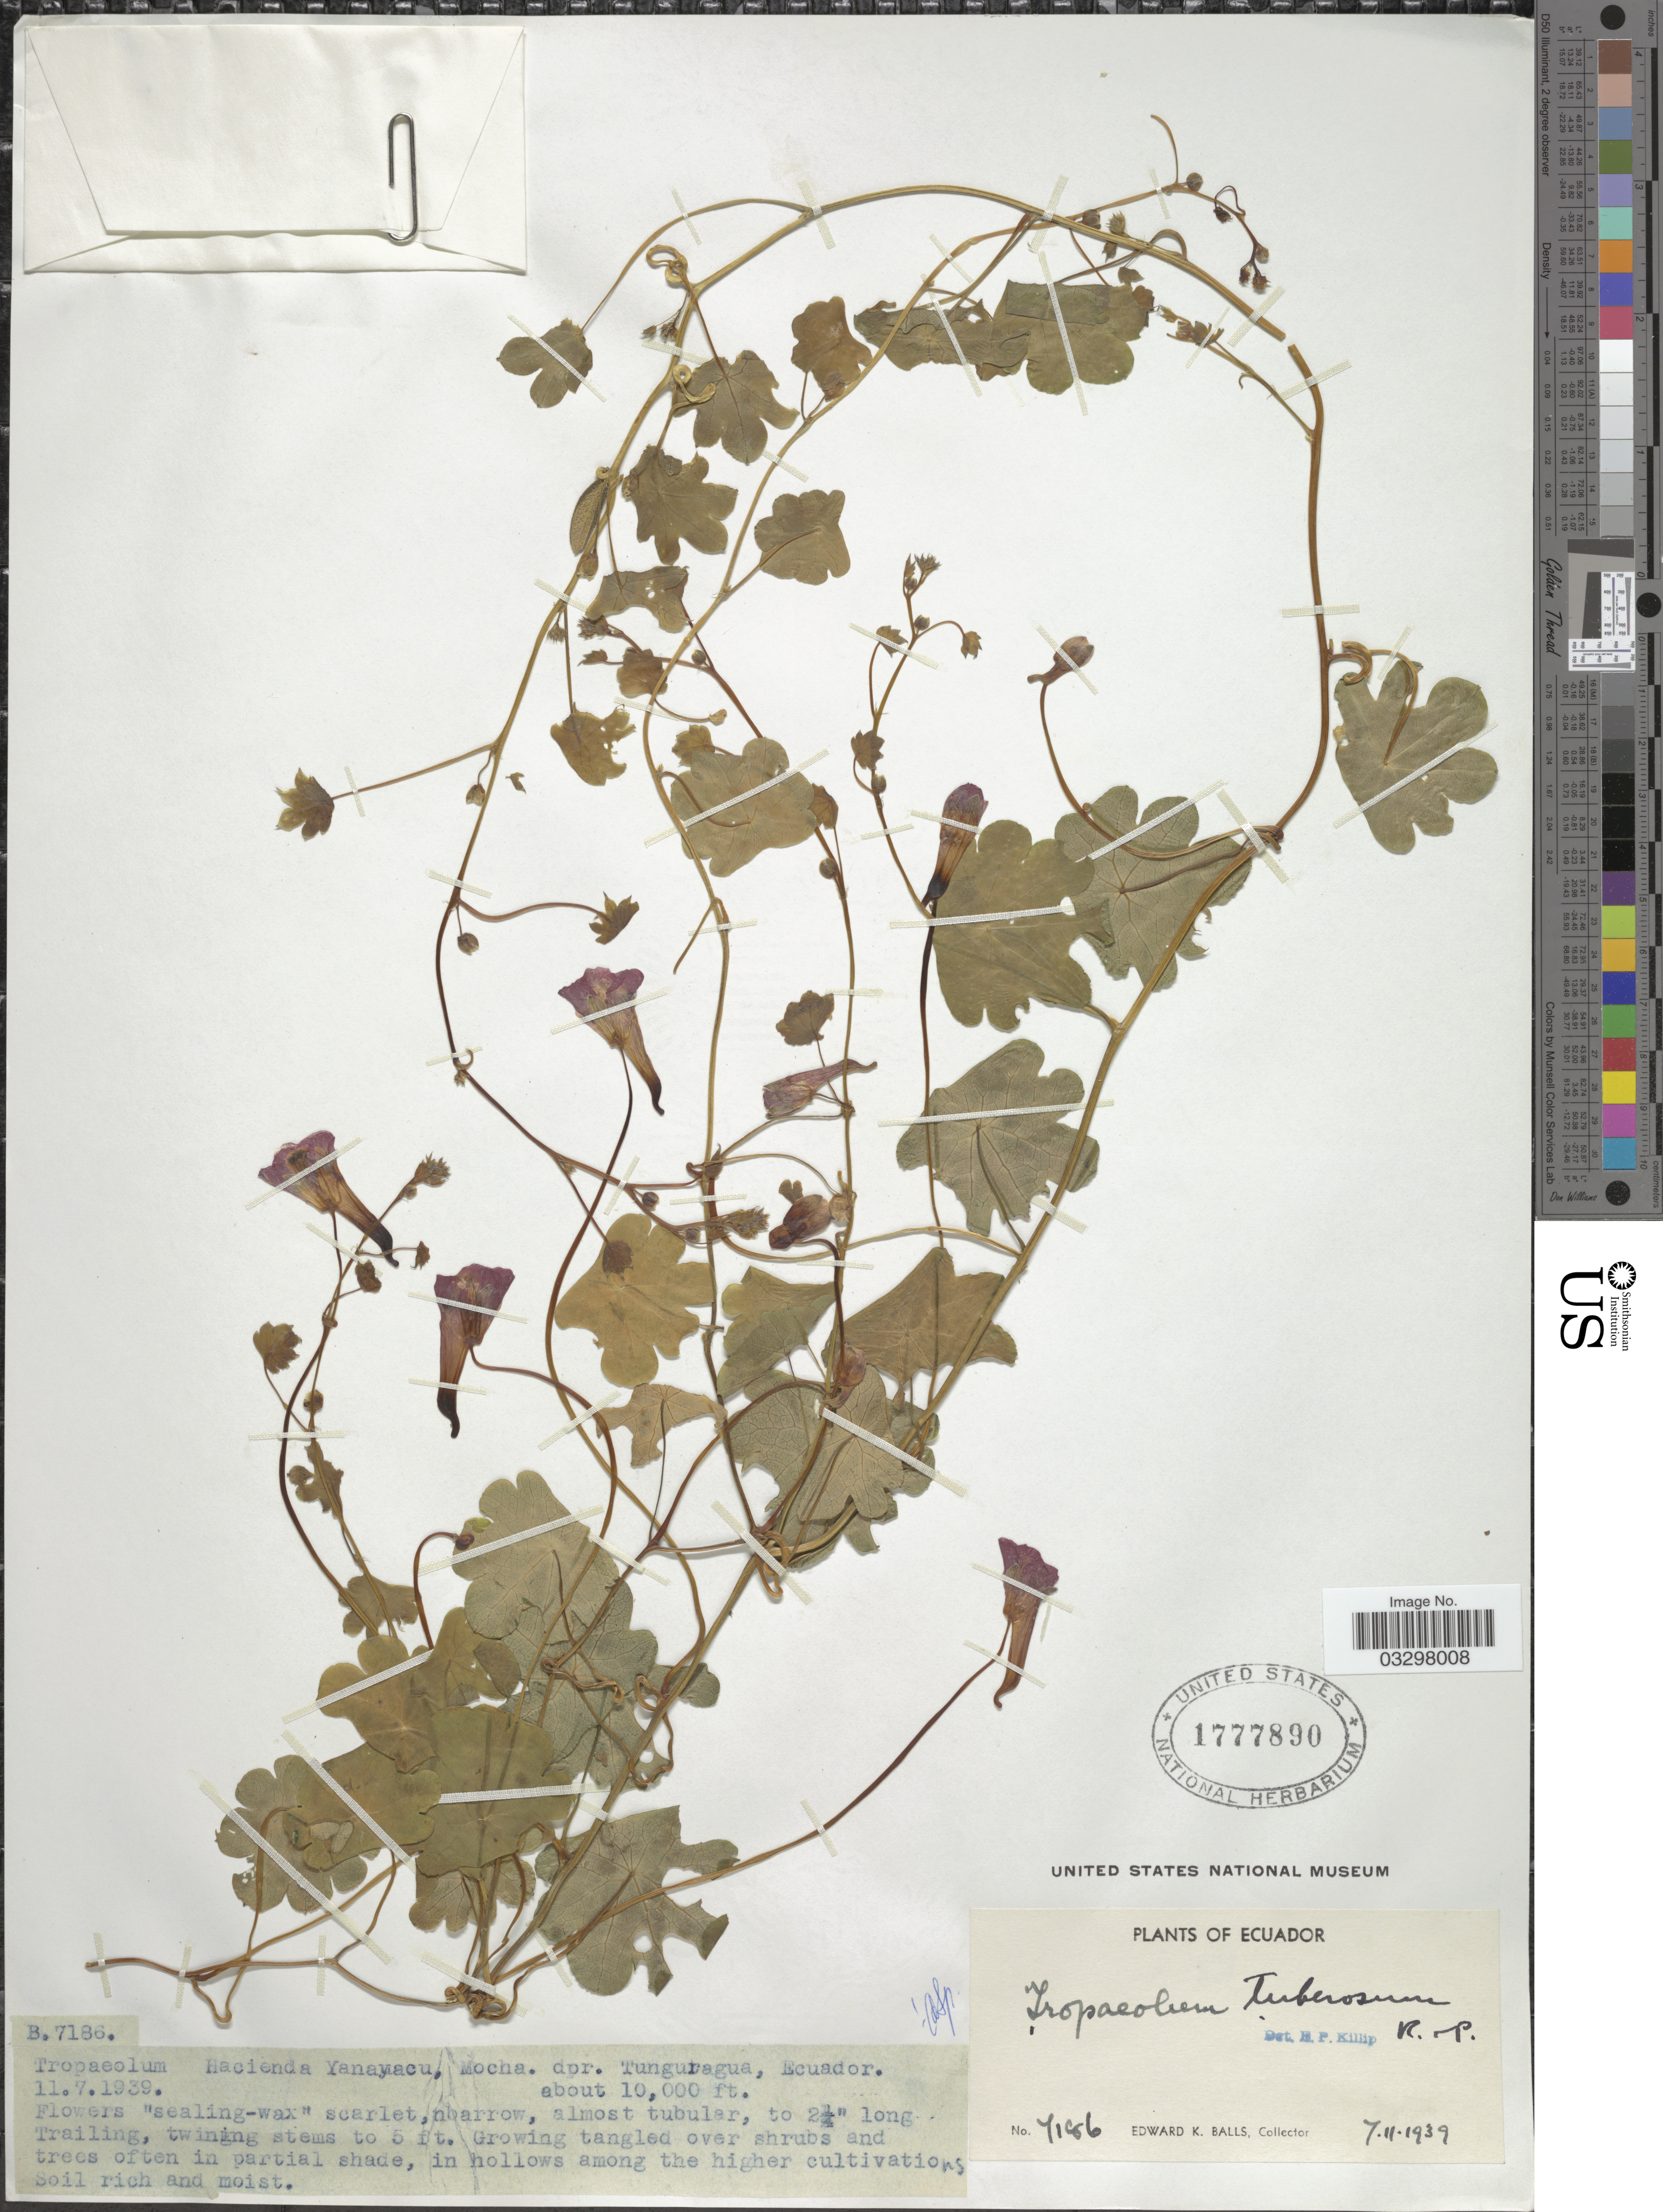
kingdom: Plantae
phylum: Tracheophyta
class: Magnoliopsida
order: Brassicales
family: Tropaeolaceae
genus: Tropaeolum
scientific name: Tropaeolum tuberosum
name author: Ruiz & Pav.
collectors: E. K. Balls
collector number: B7186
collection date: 1939-07-11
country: Ecuador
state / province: Tungurahua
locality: Hacienda Yanayacu, Mocha. dpr. Tunguragua.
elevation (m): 3048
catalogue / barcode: US 1777890